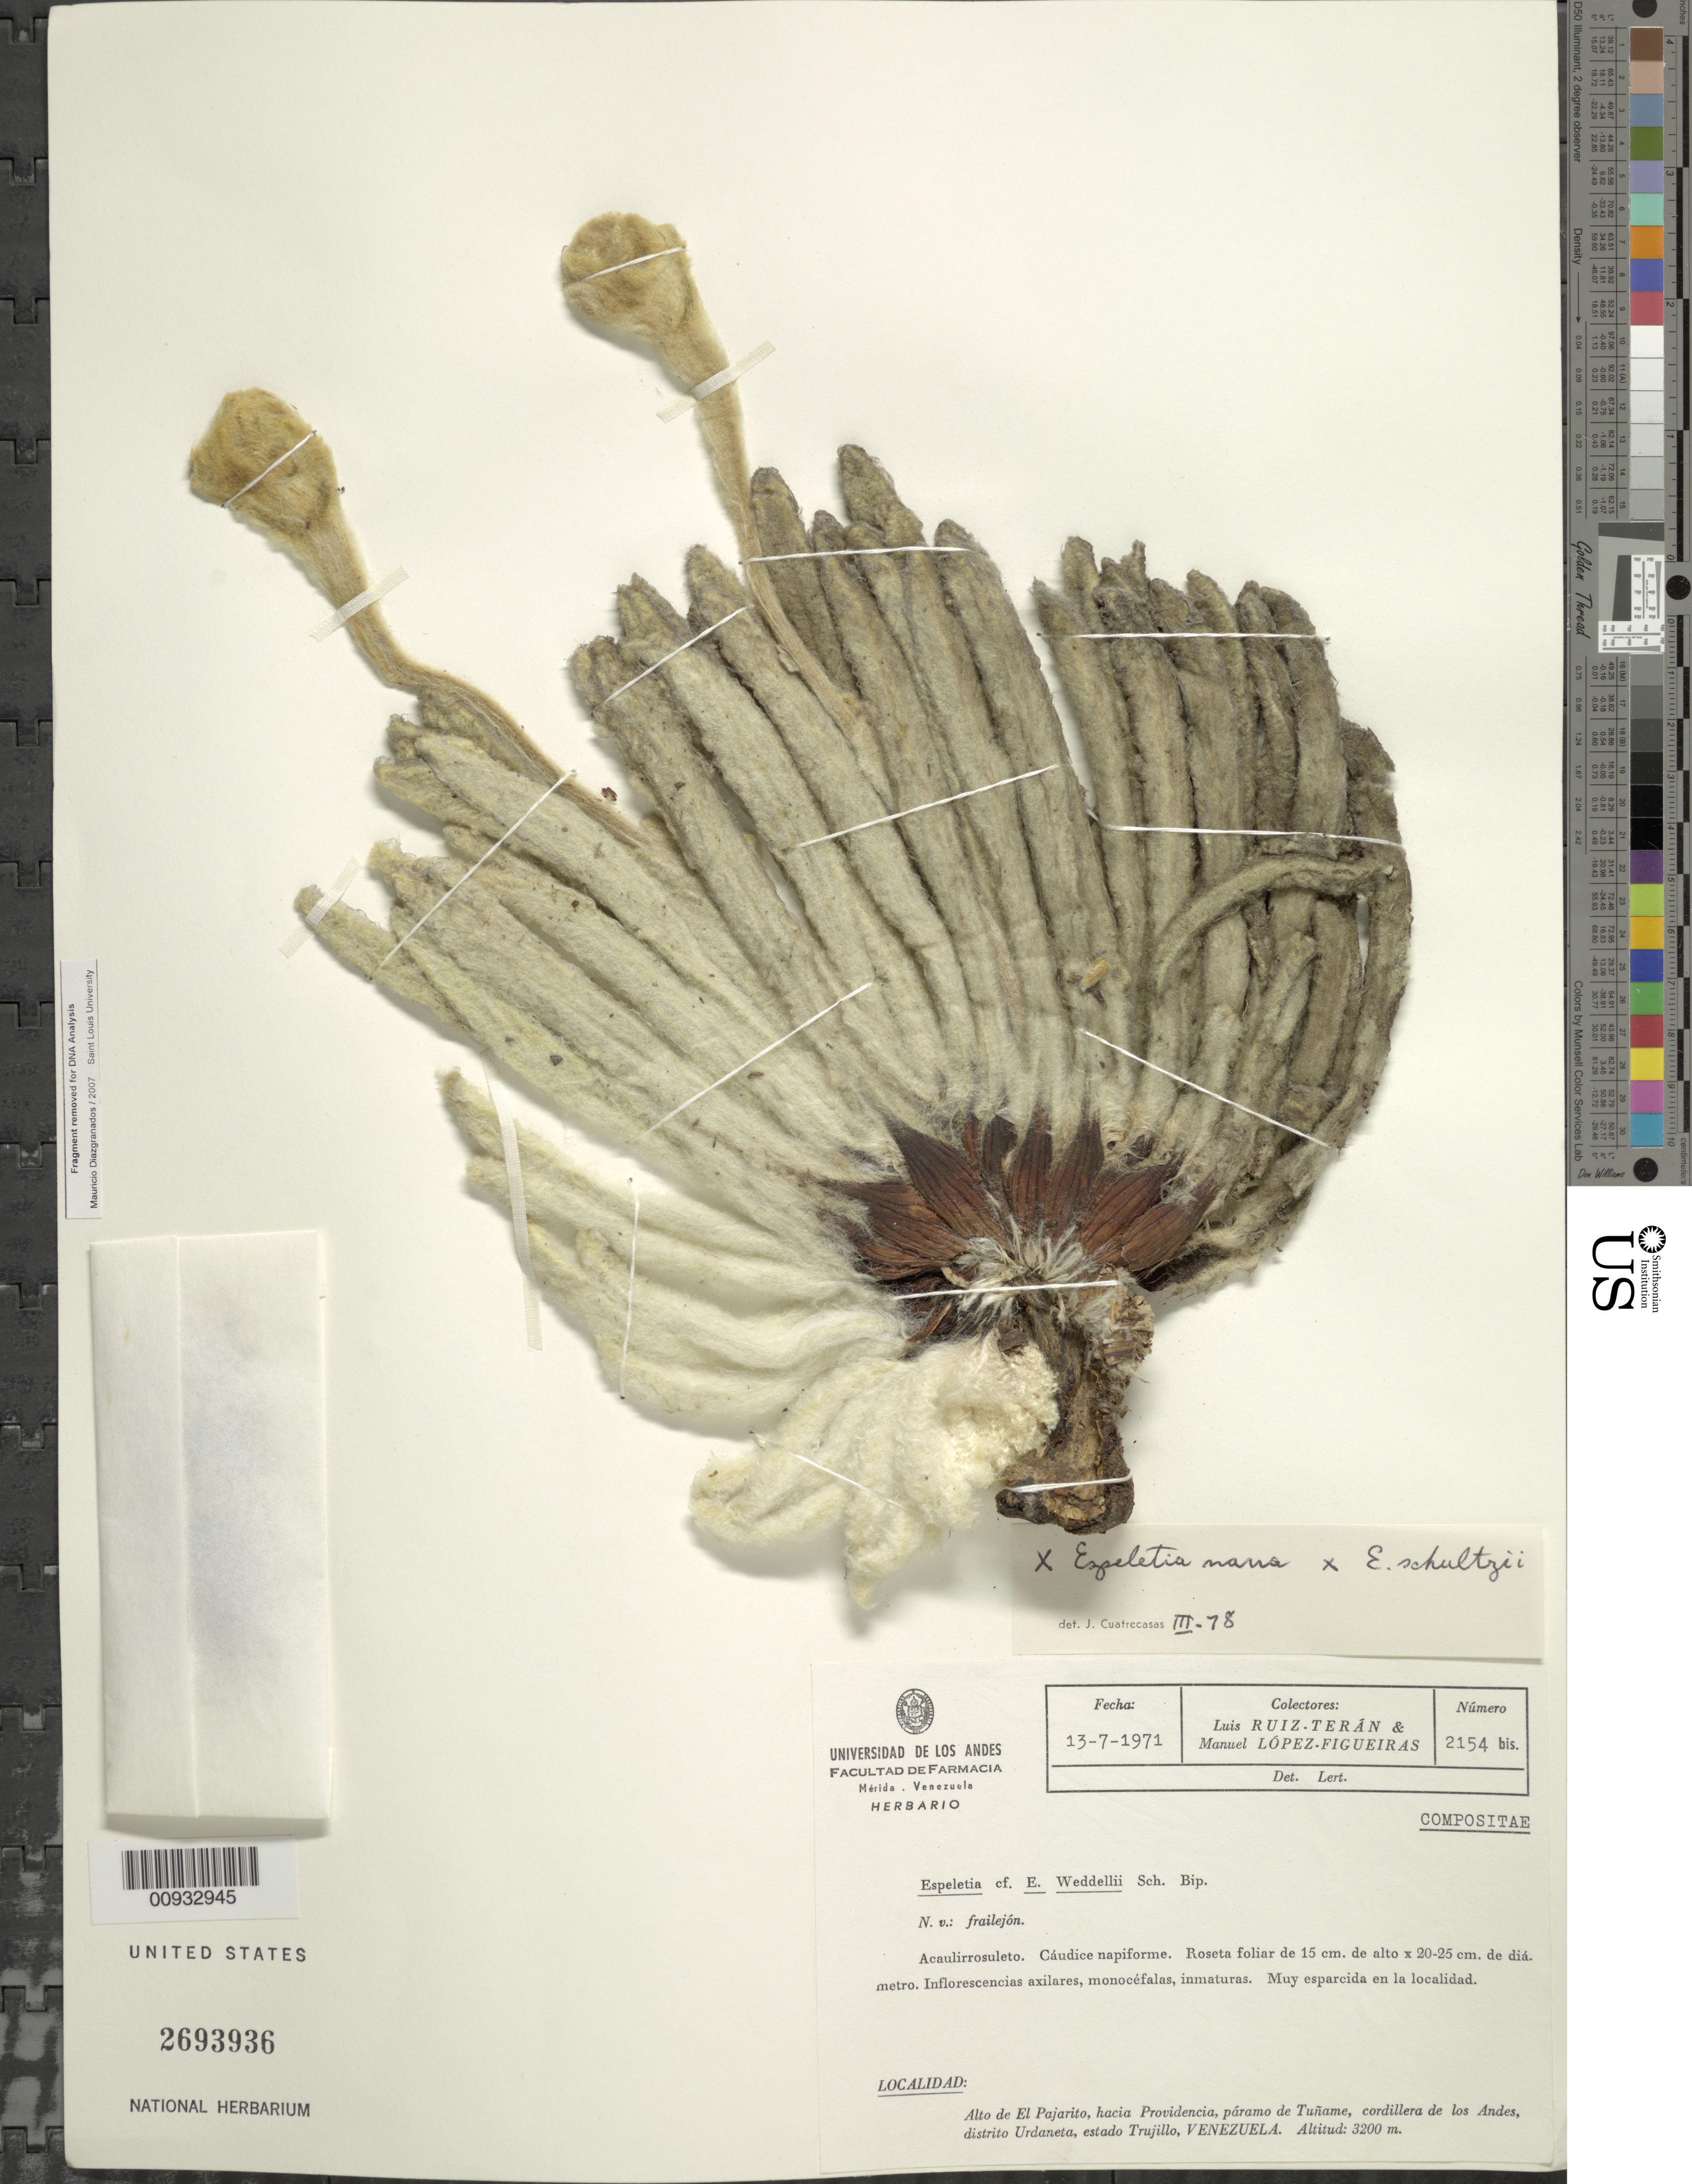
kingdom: Plantae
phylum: Tracheophyta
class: Magnoliopsida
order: Asterales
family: Asteraceae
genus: Espeletia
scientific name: Espeletia nana x E. schultzii Wedd.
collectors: L. E. Ruíz-Terán & M. López Figueiras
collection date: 1971-07-13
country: Venezuela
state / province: Trujillo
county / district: Urdaneta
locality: Páramo de Tuñame. Alto de El Pajarito, hacia Providencia, páramo de Tuñame, Cordillera de los Andes.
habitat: Muy esparcida en la localidad.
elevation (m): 3200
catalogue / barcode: US 2693936